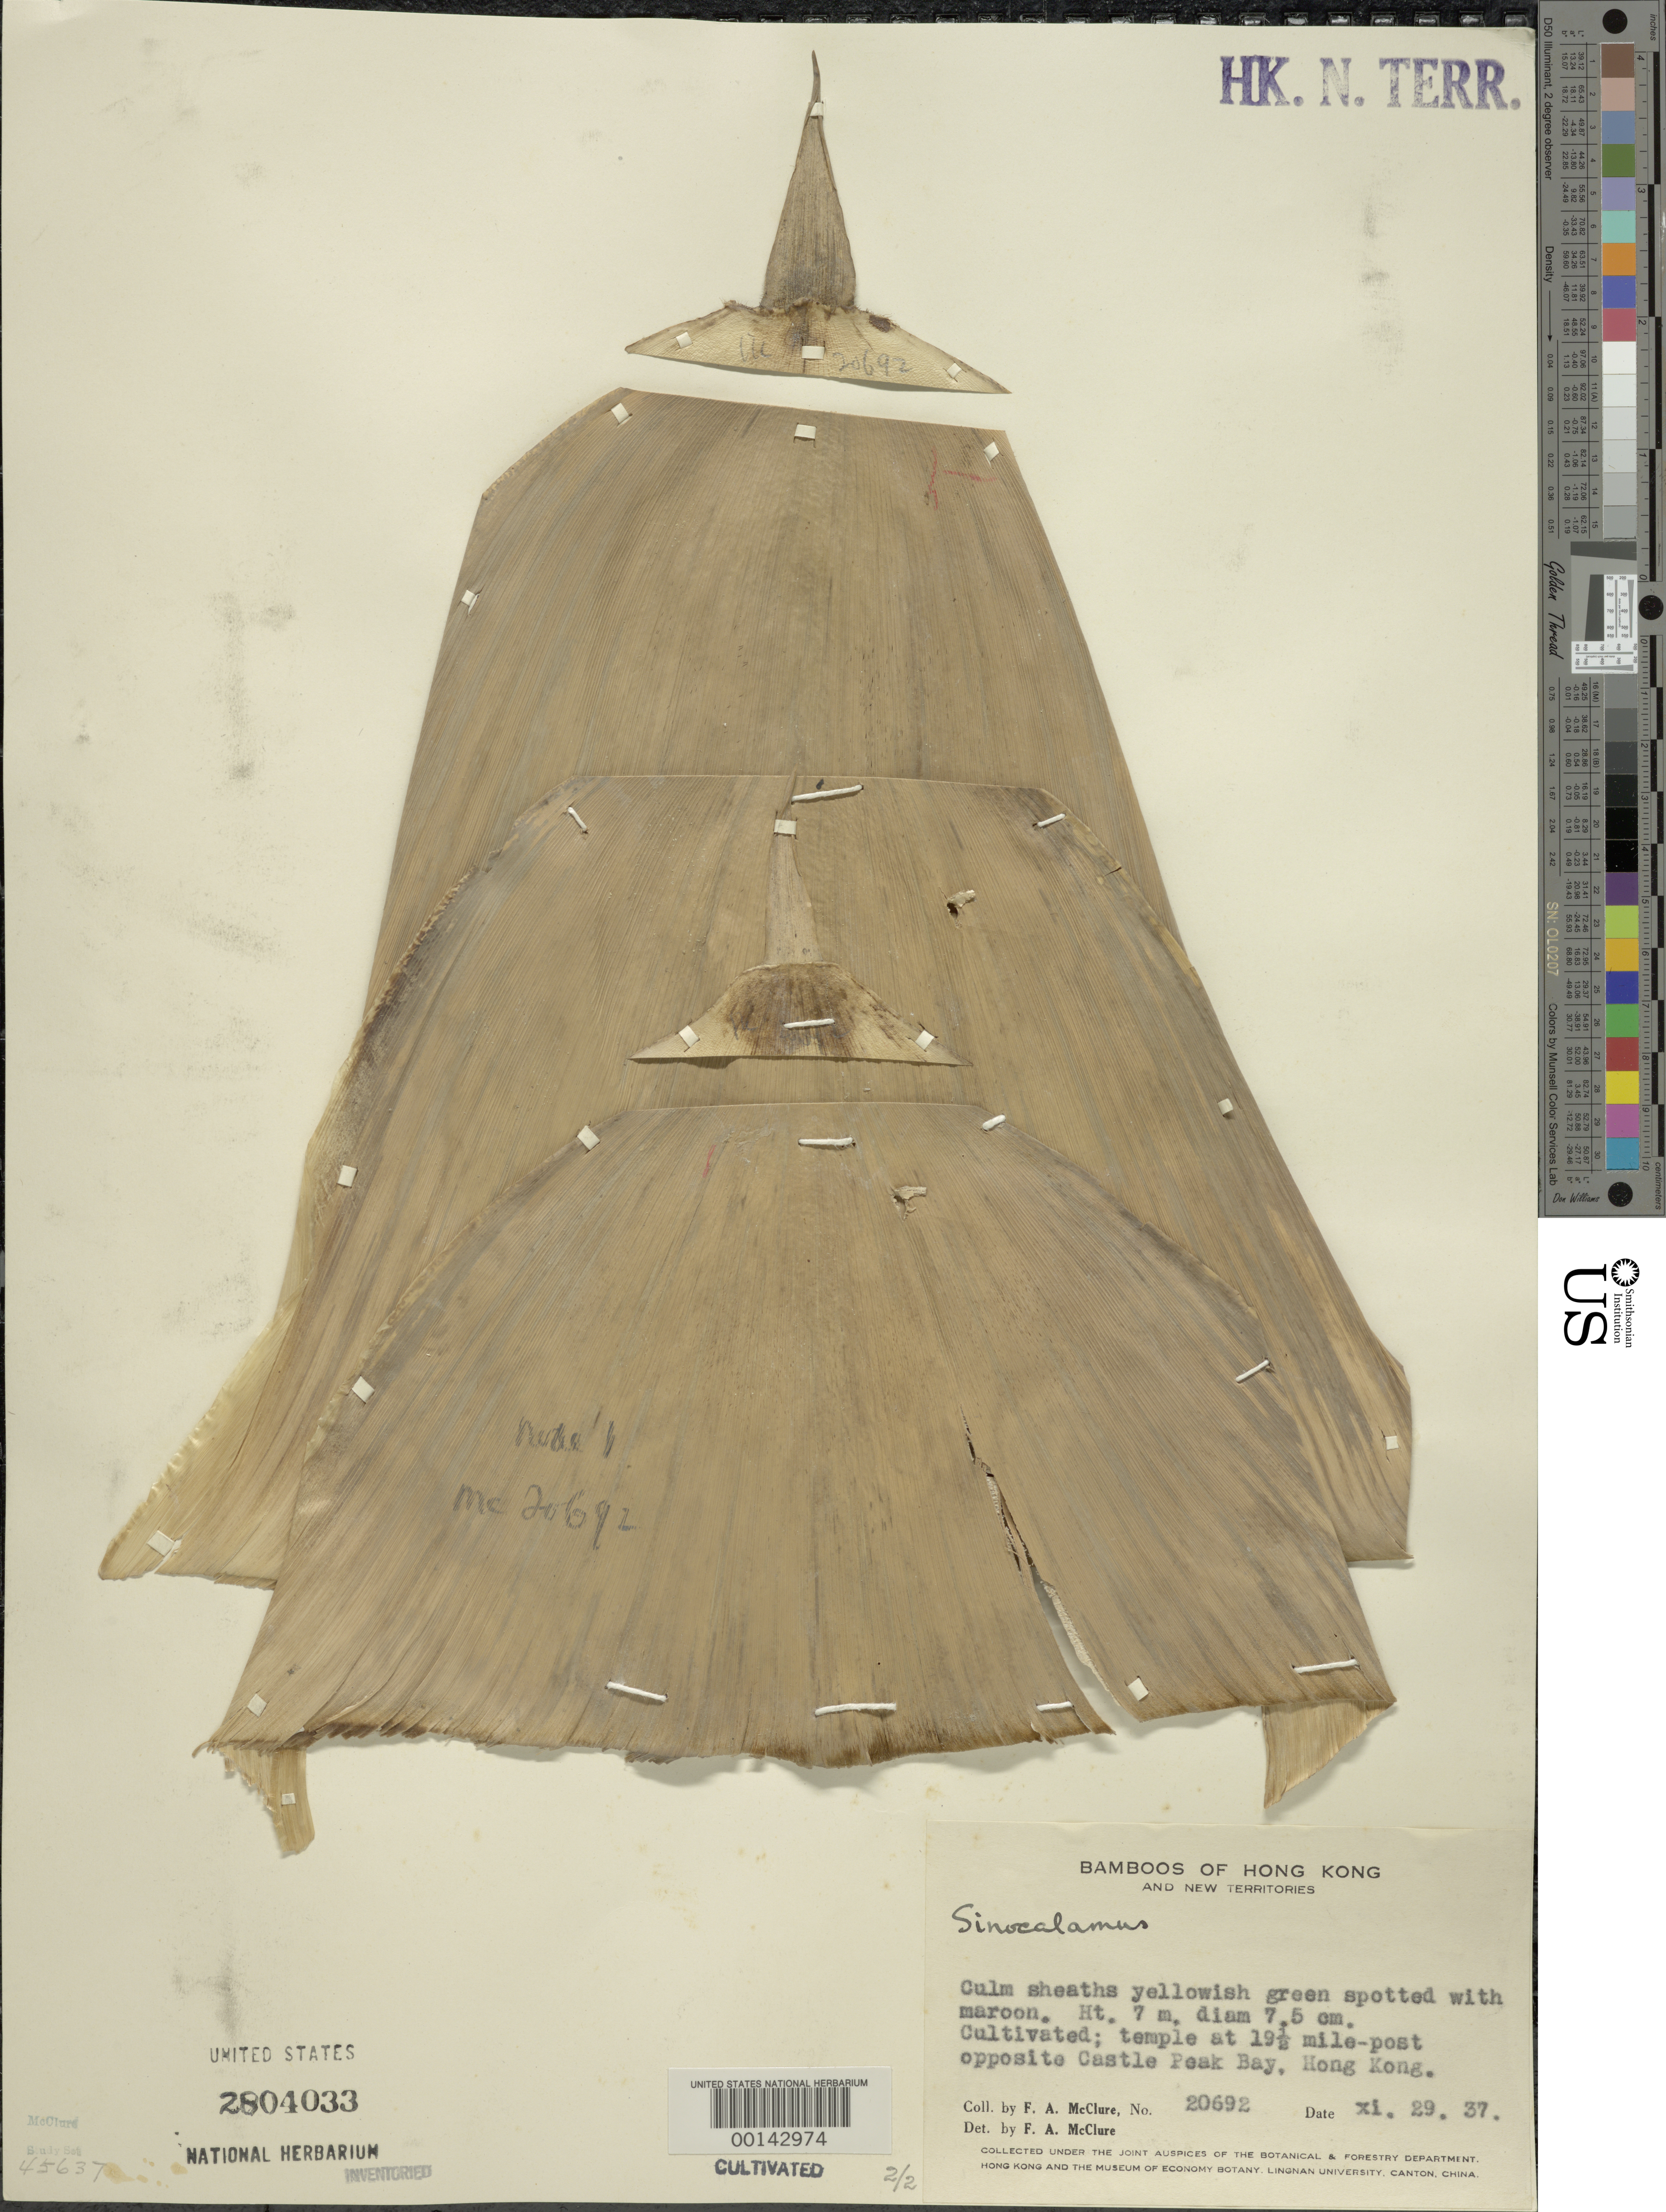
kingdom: Plantae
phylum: Tracheophyta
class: Liliopsida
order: Poales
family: Poaceae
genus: Sinocalamus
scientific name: Sinocalamus sp.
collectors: F. A. McClure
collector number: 20692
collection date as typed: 29 Nov 1937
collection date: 1937-11-29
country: China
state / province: Hong Kong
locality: Castle peak bay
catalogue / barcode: US 2804033